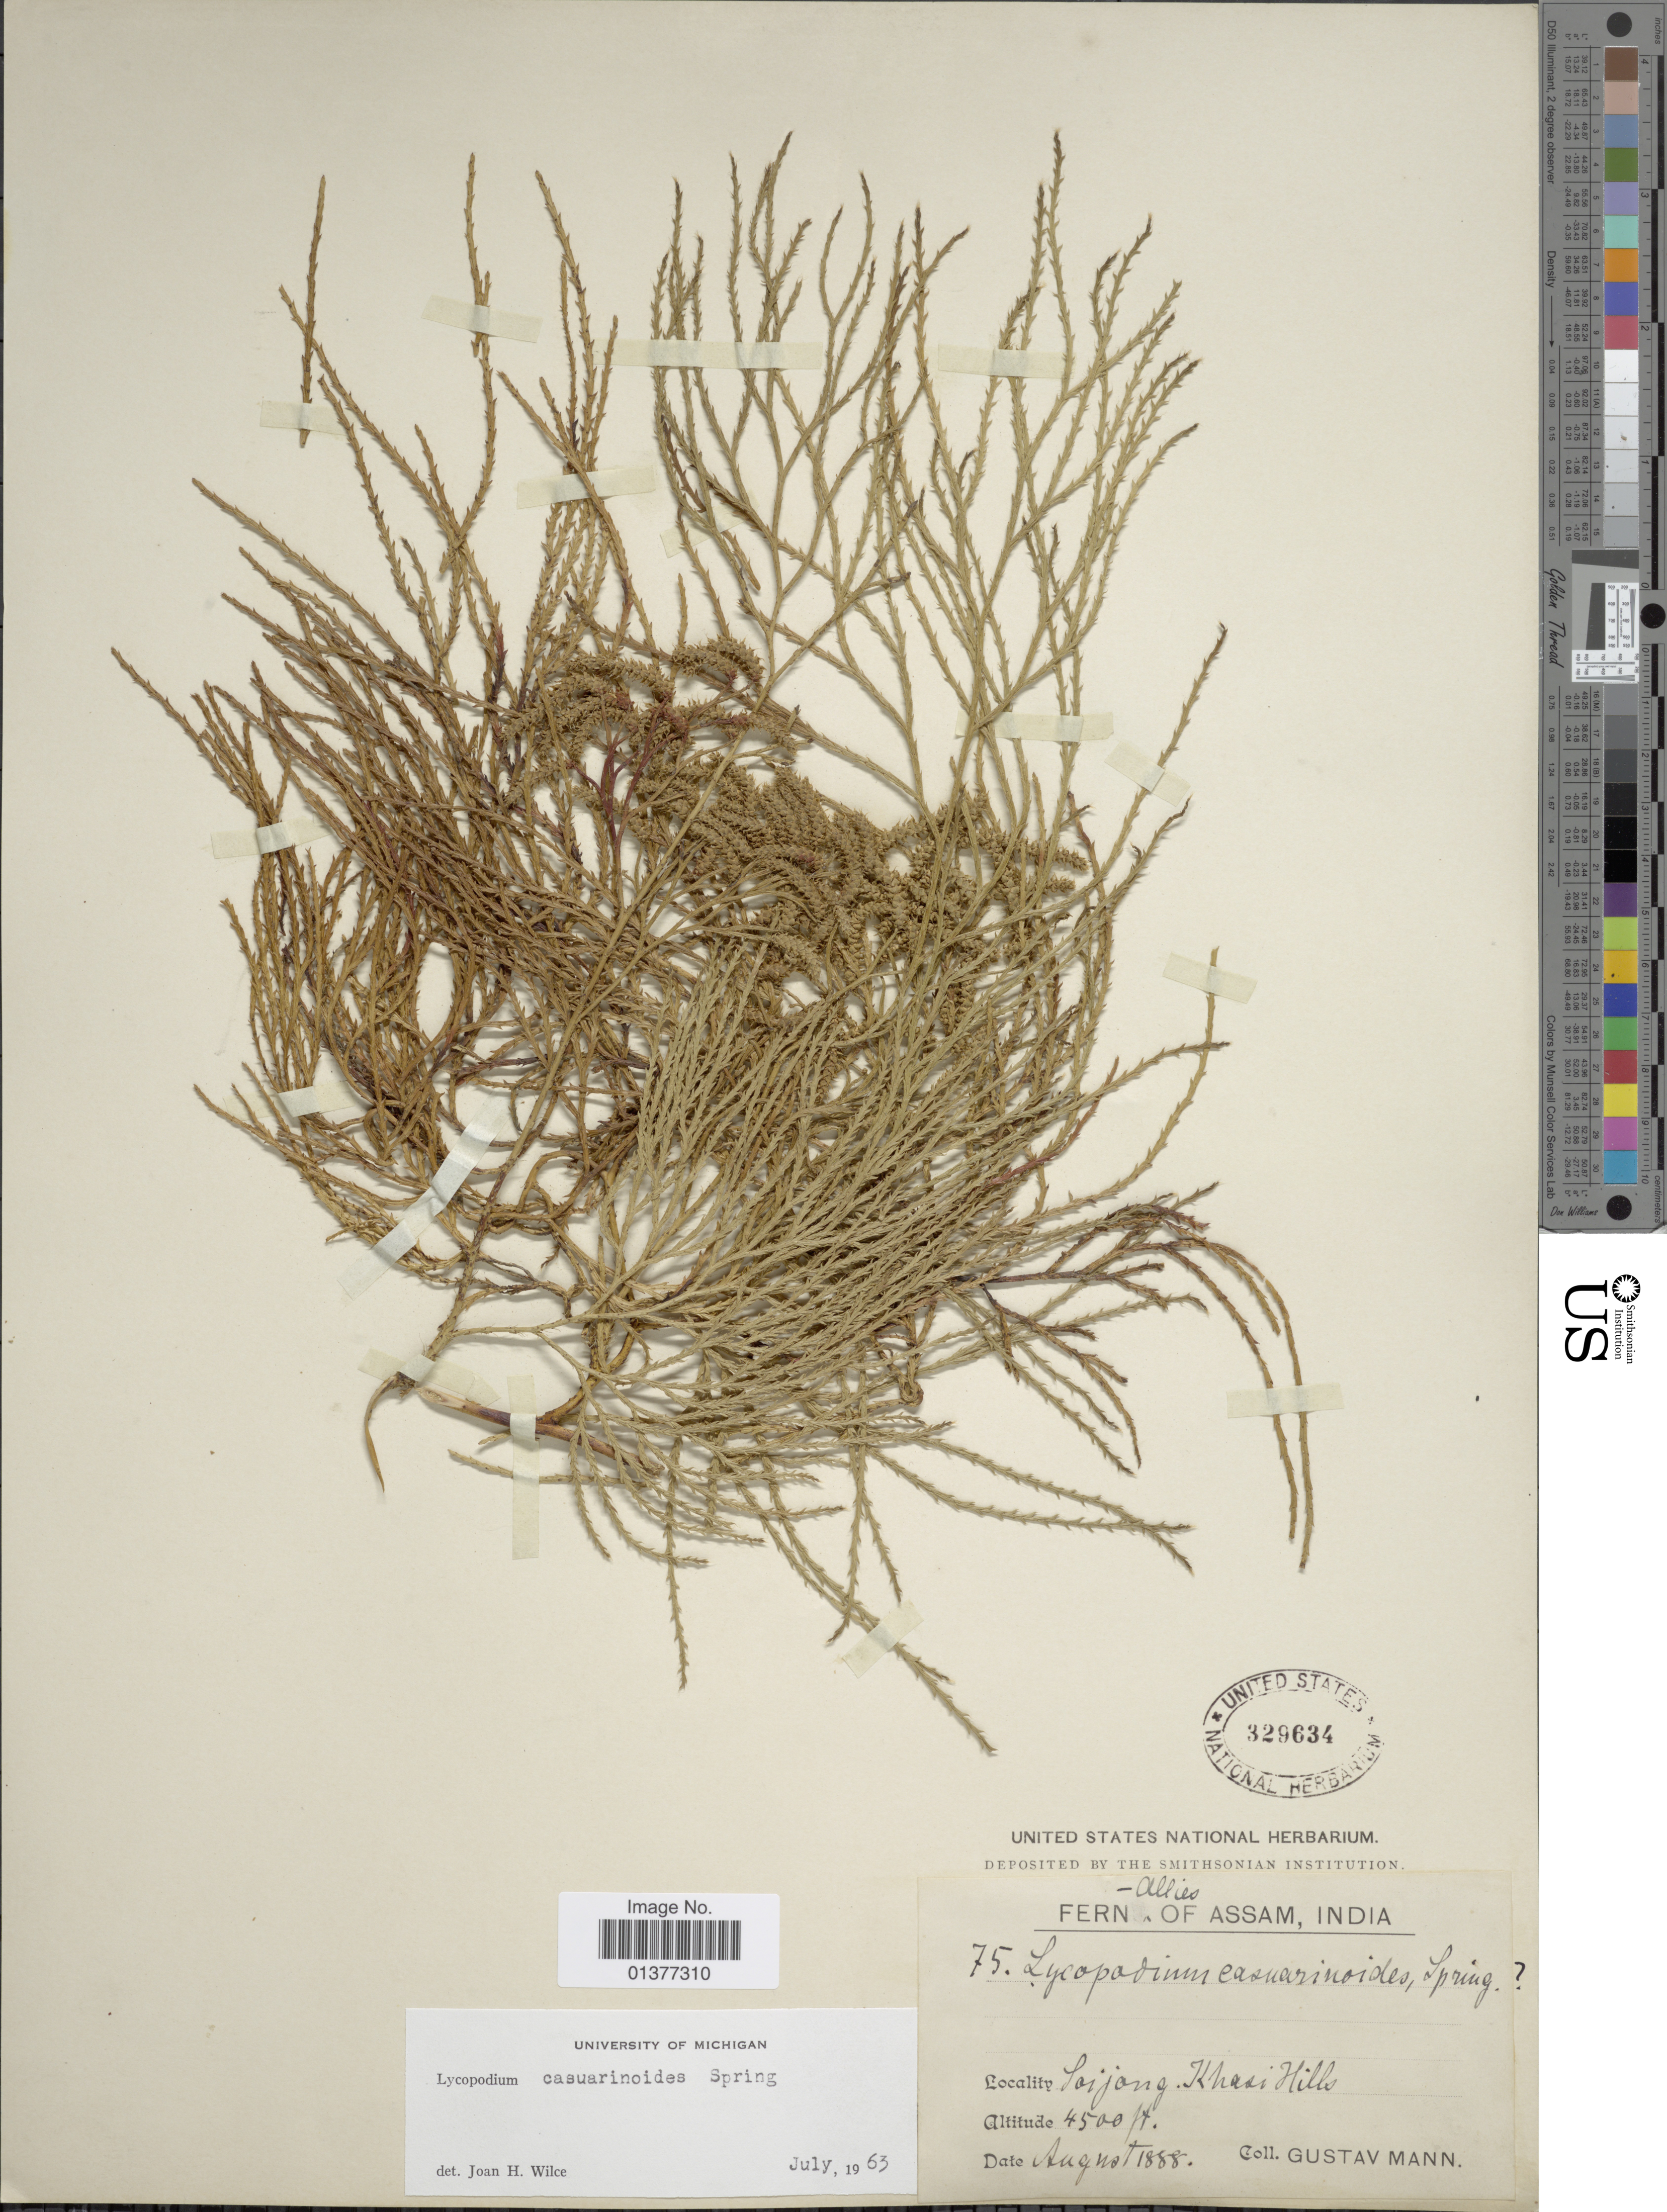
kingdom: Plantae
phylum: Tracheophyta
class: Lycopodiopsida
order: Lycopodiales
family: Lycopodiaceae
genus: Lycopodiastrum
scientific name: Lycopodiastrum casuarinoides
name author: (Spring) Holub ex R.D. Dixit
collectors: G. Mann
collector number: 75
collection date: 1888-08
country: India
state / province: Meghalaya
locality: Soijong, Khasi hills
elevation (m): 1372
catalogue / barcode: US 3329634